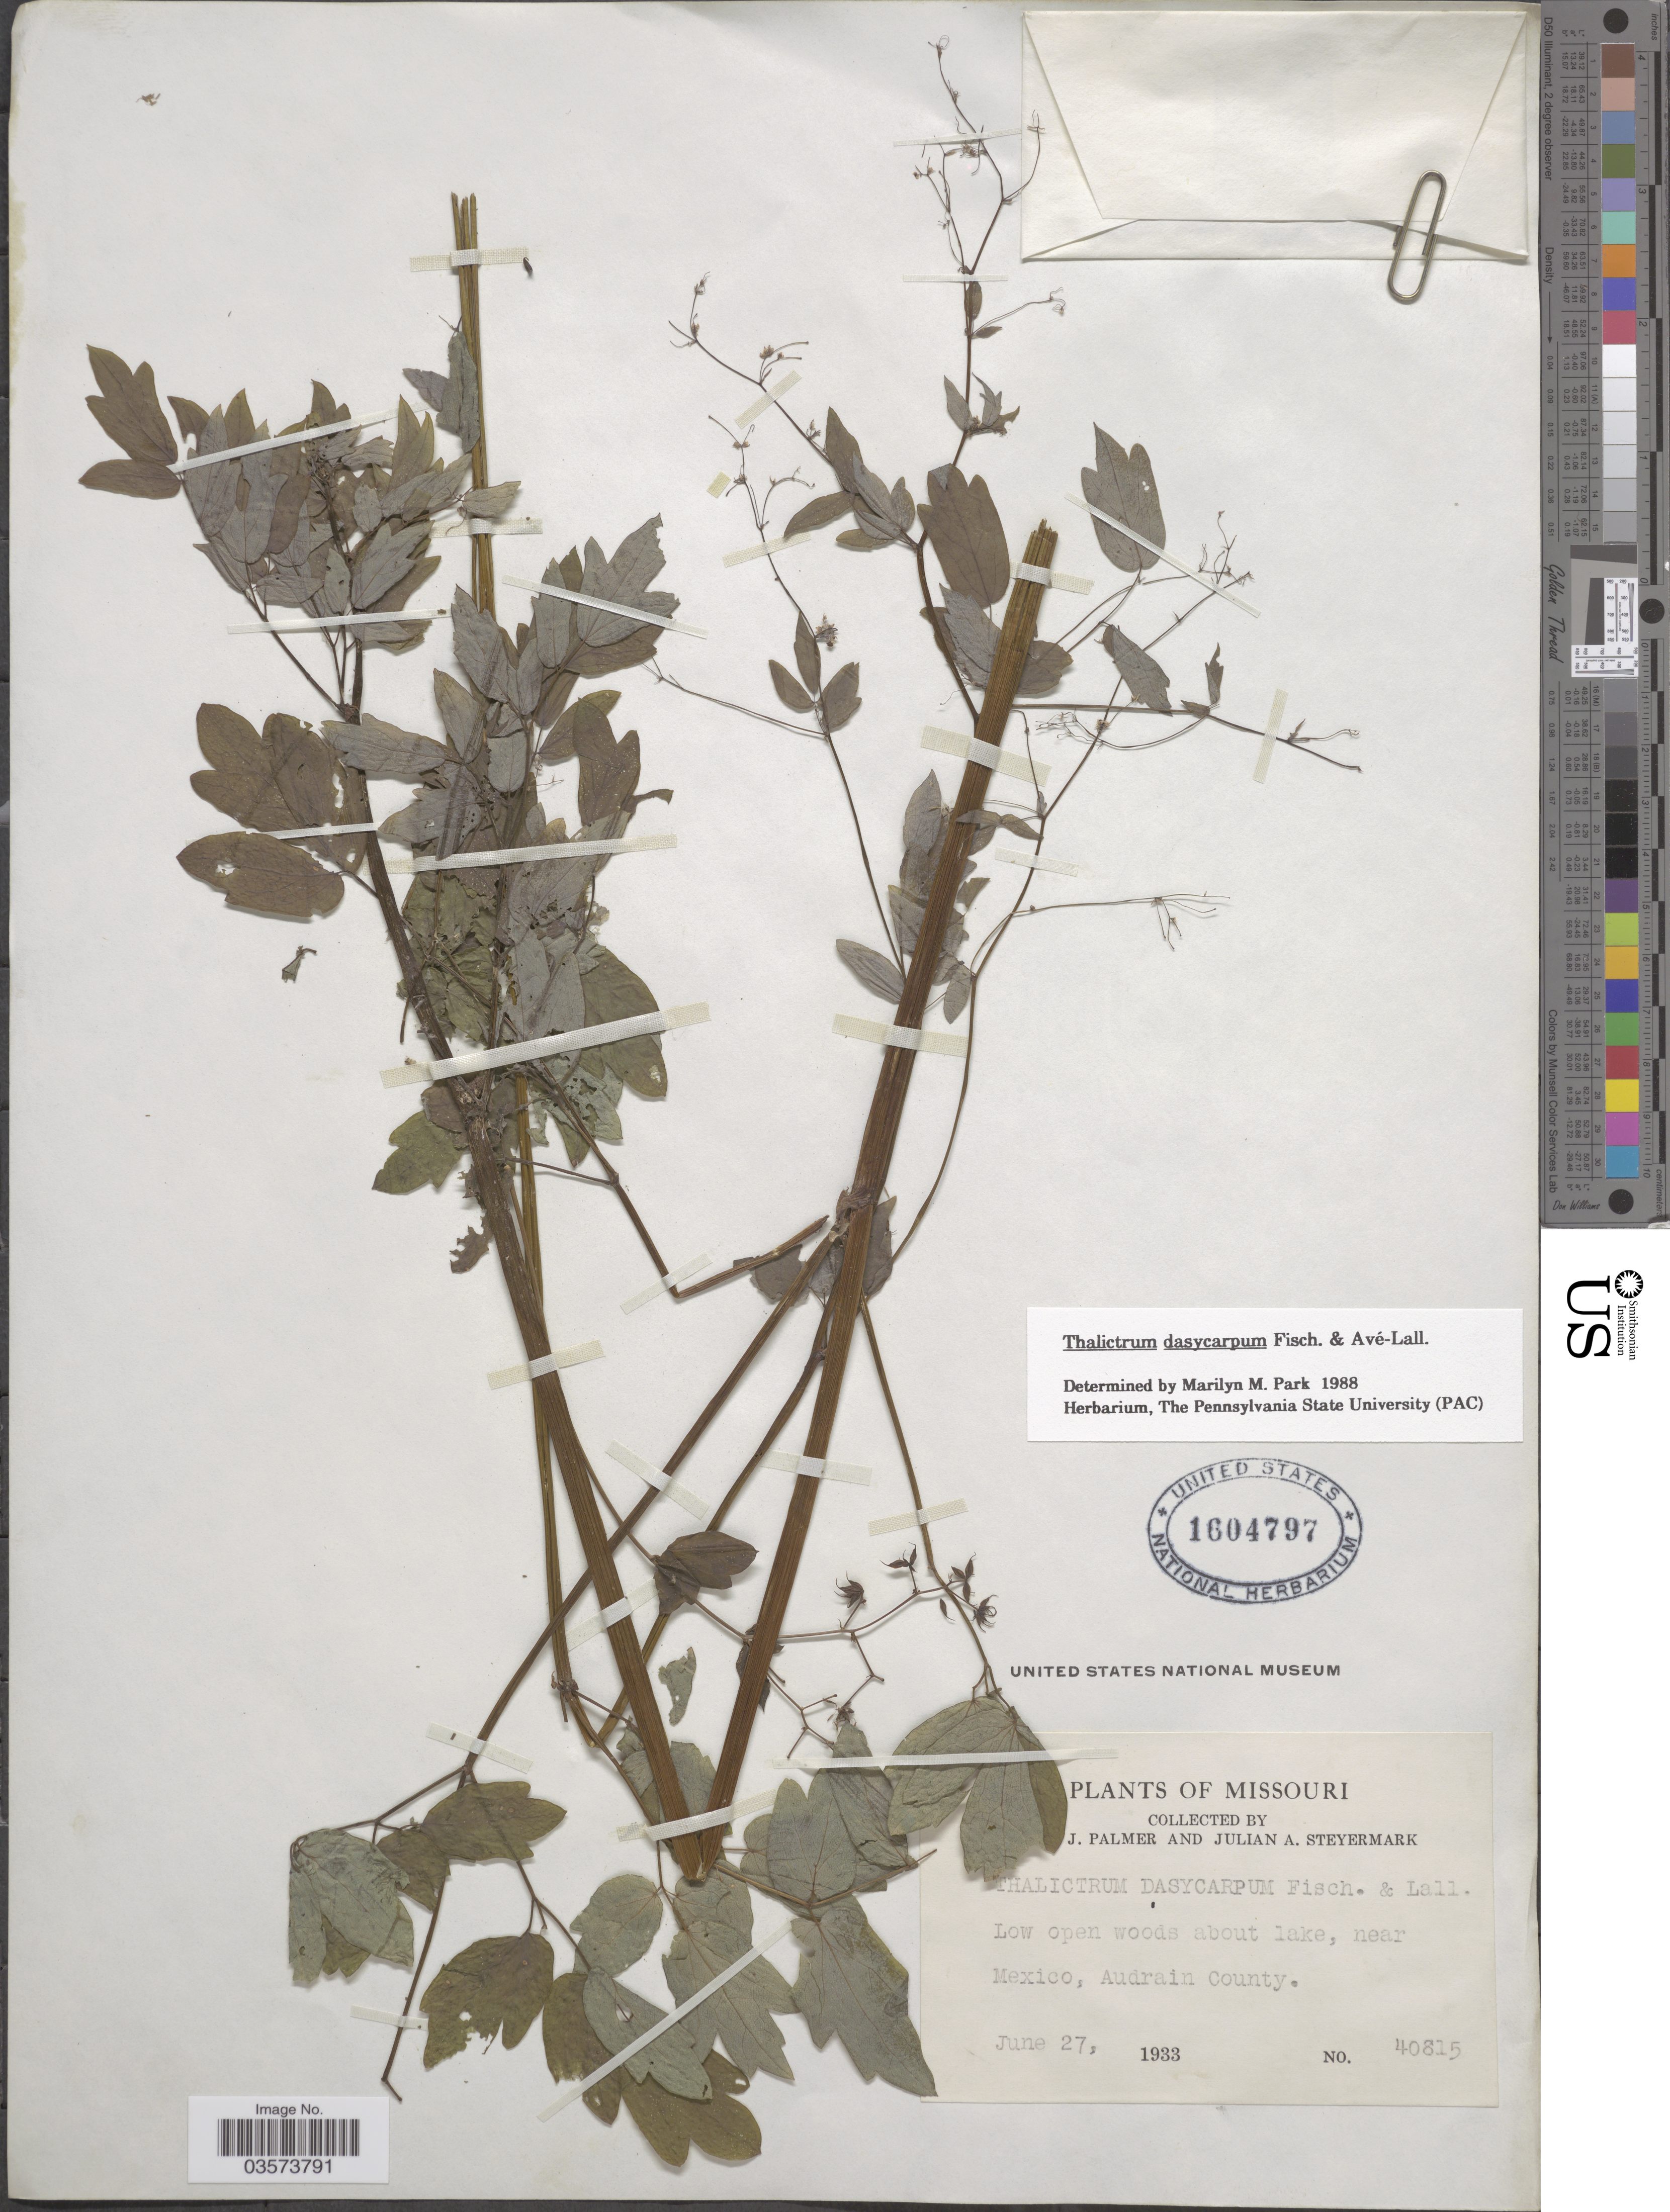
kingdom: Plantae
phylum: Tracheophyta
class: Magnoliopsida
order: Ranunculales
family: Ranunculaceae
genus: Thalictrum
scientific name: Thalictrum dasycarpum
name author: Fisch. & Avé-Lall.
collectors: J. Palmer & J. Steyermark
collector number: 40815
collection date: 1933-06-17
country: United States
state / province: Missouri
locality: Low open woods about lake, near Mexico, Audrain County.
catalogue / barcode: US 1604797